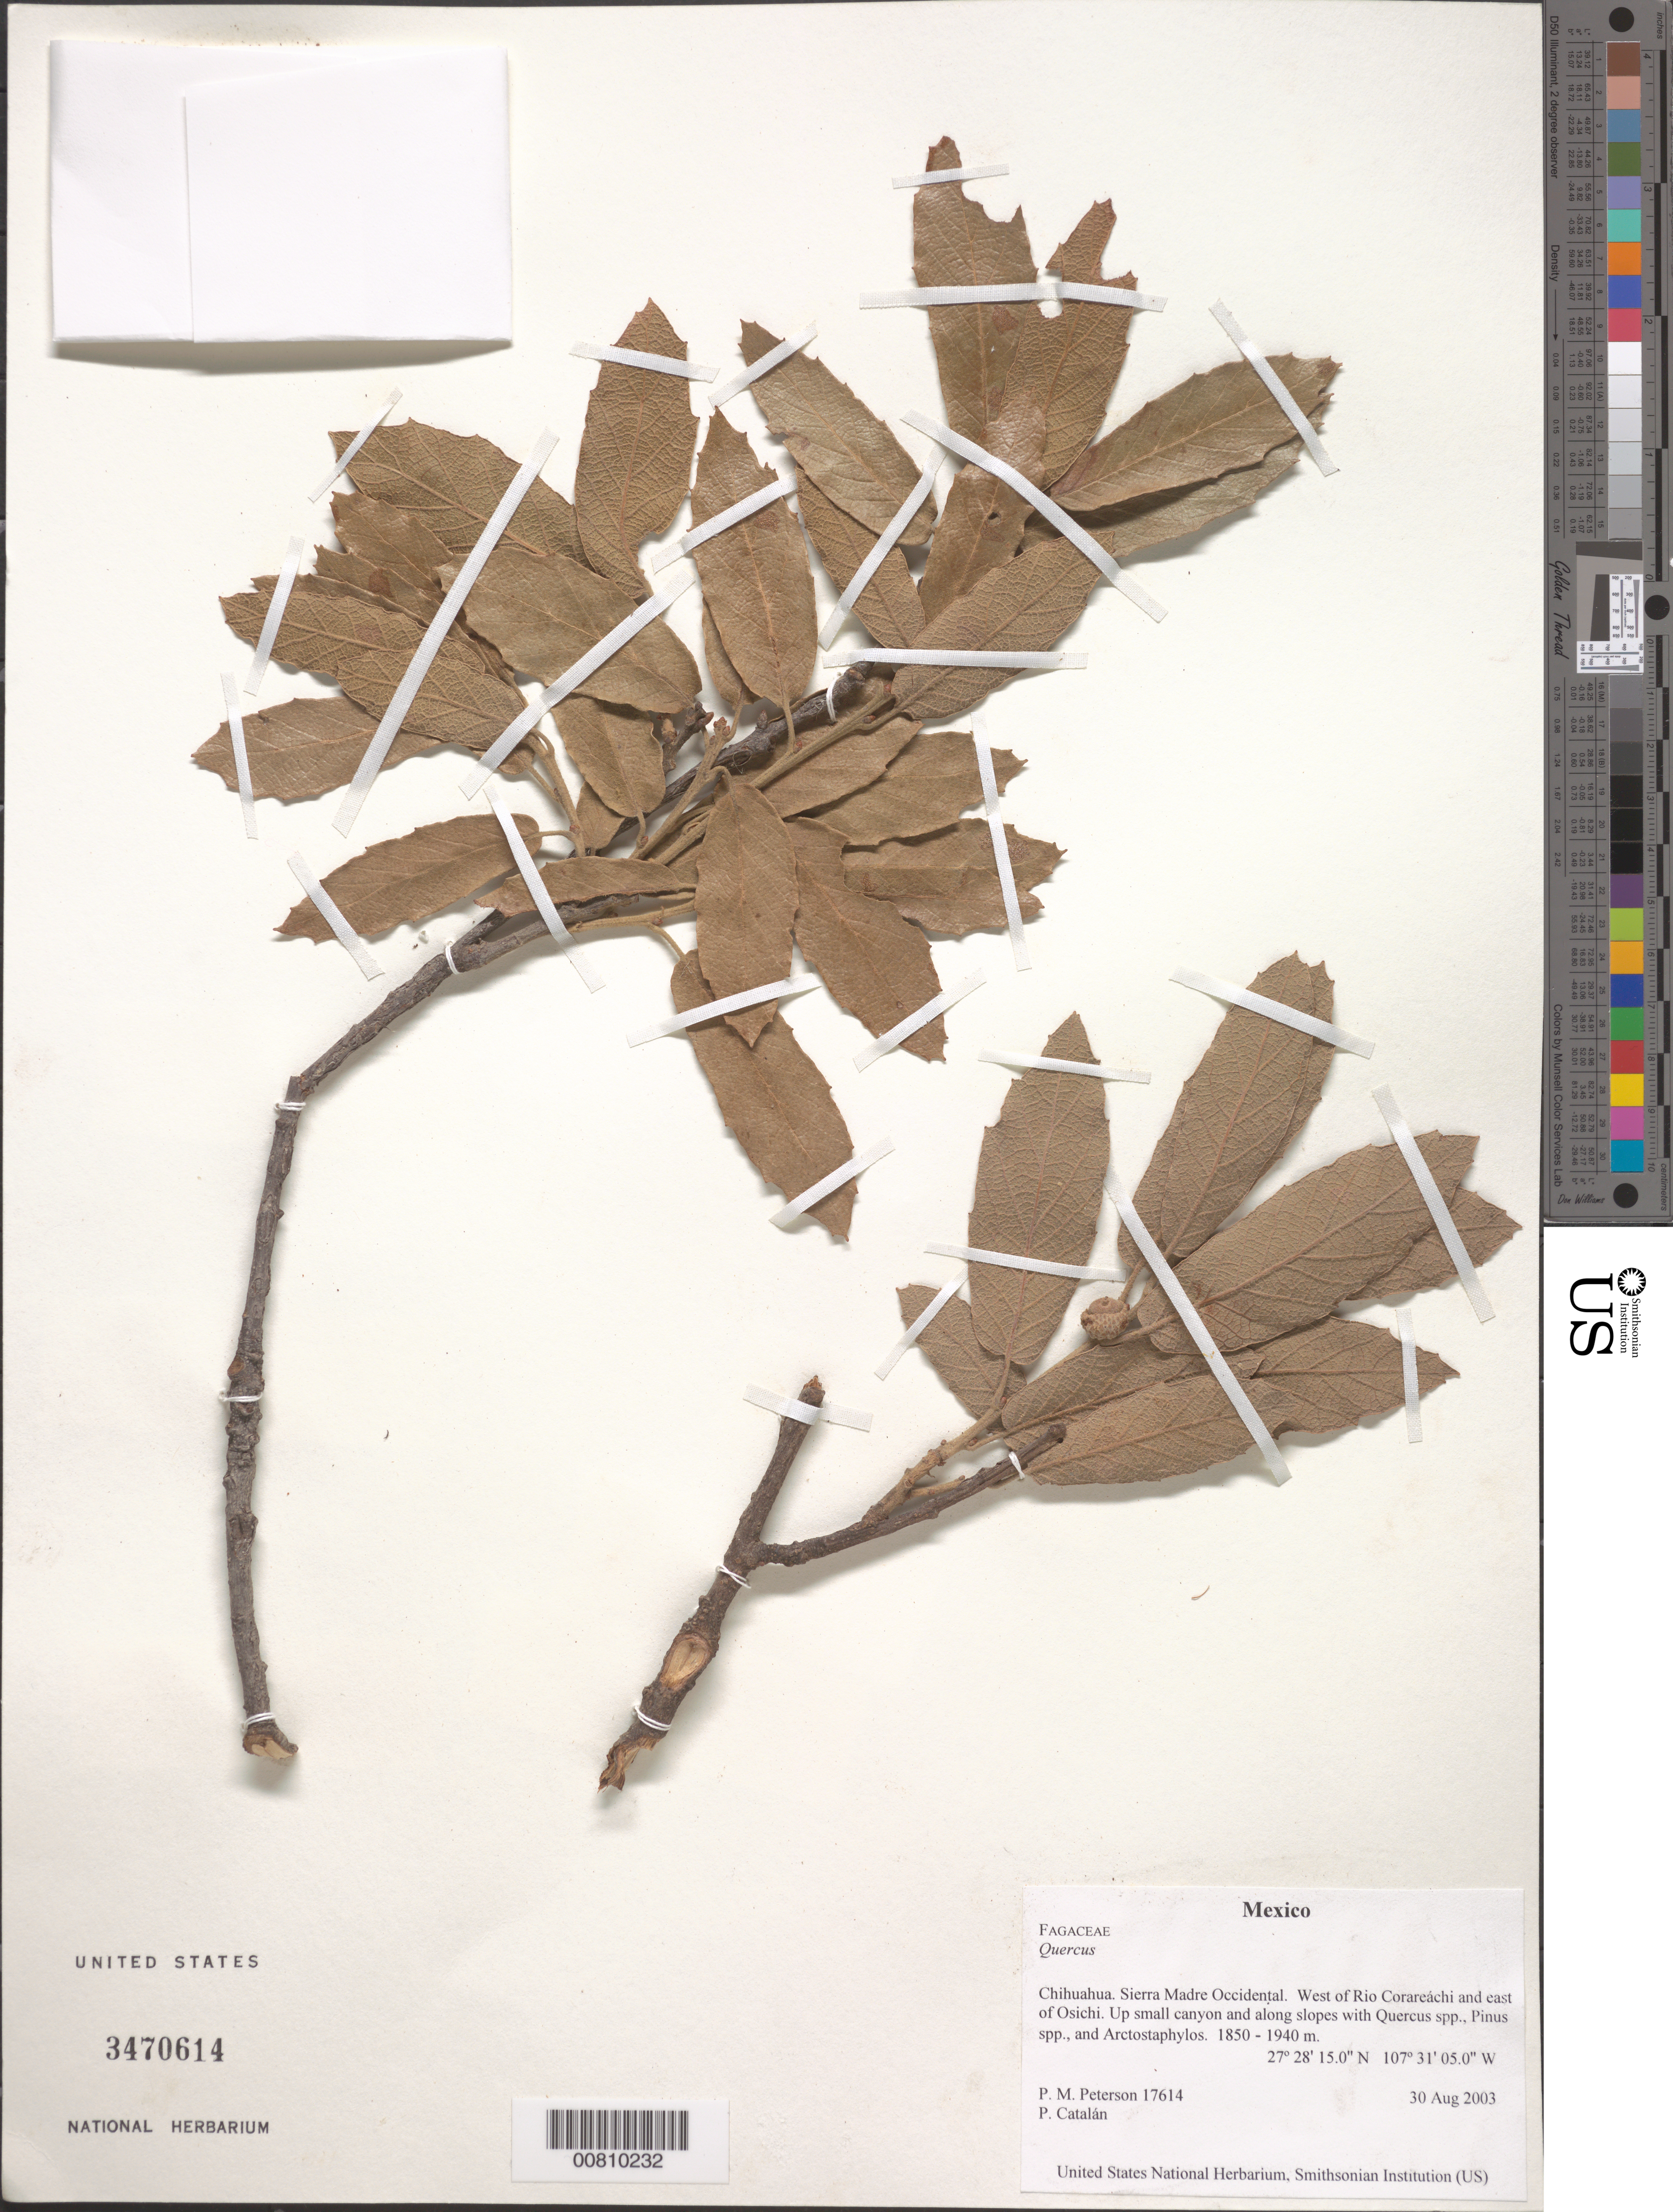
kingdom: Plantae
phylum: Tracheophyta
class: Magnoliopsida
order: Fagales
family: Fagaceae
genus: Castanea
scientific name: Castanea sp.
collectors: P. M. Peterson & P. Catalán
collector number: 17614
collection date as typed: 30 Aug 2003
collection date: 2003-08-30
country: Mexico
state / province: Chihuahua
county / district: Sierra Madre Occidental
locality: West of Rio Corareáchi and east of Osichi. Up small canyon and along slopes with Quercus spp., Pinus spp., and Arctostaphylos.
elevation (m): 1850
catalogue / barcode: US 3470614